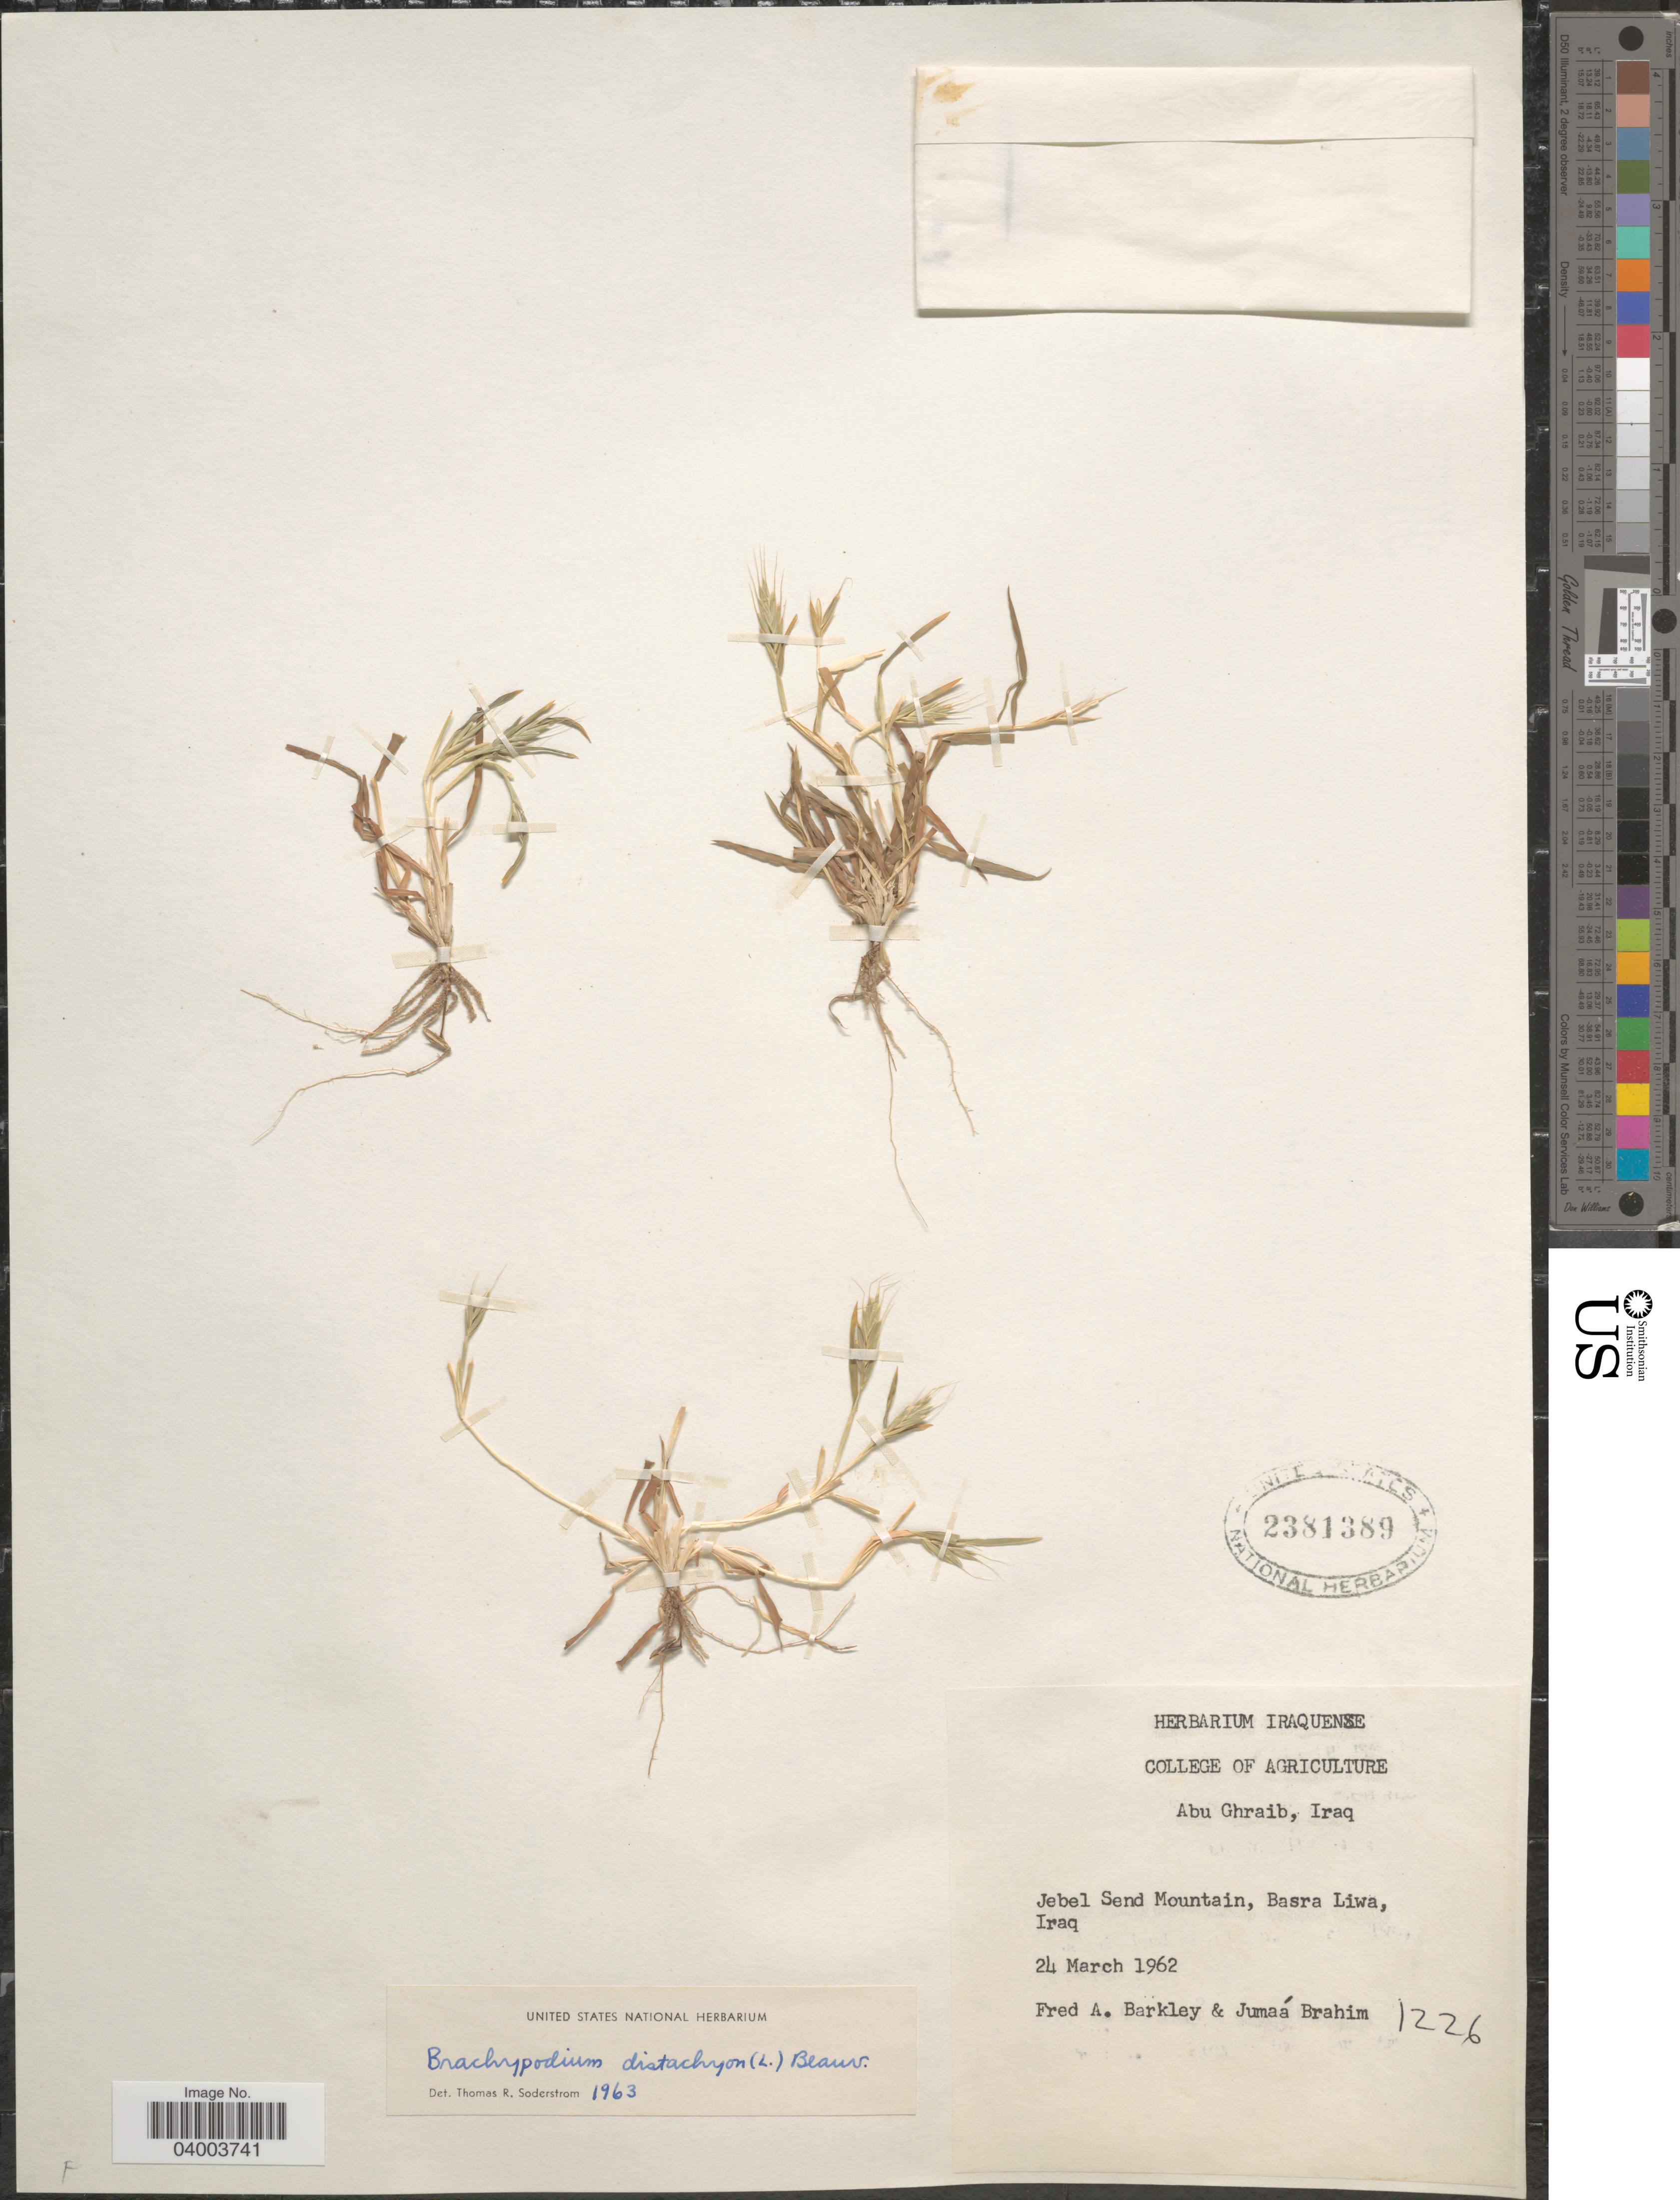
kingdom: Plantae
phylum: Tracheophyta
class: Liliopsida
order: Poales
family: Poaceae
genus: Brachypodium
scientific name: Brachypodium distachyon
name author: (L.) P. Beauv.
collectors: F. A. Barkley & Brahim M., J.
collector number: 1226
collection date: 1962-03-24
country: Iraq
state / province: Al Basrah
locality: Abu Ghraib. Jebel Send Mountain, Basra Liwa, Iraq.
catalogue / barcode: US 2381389